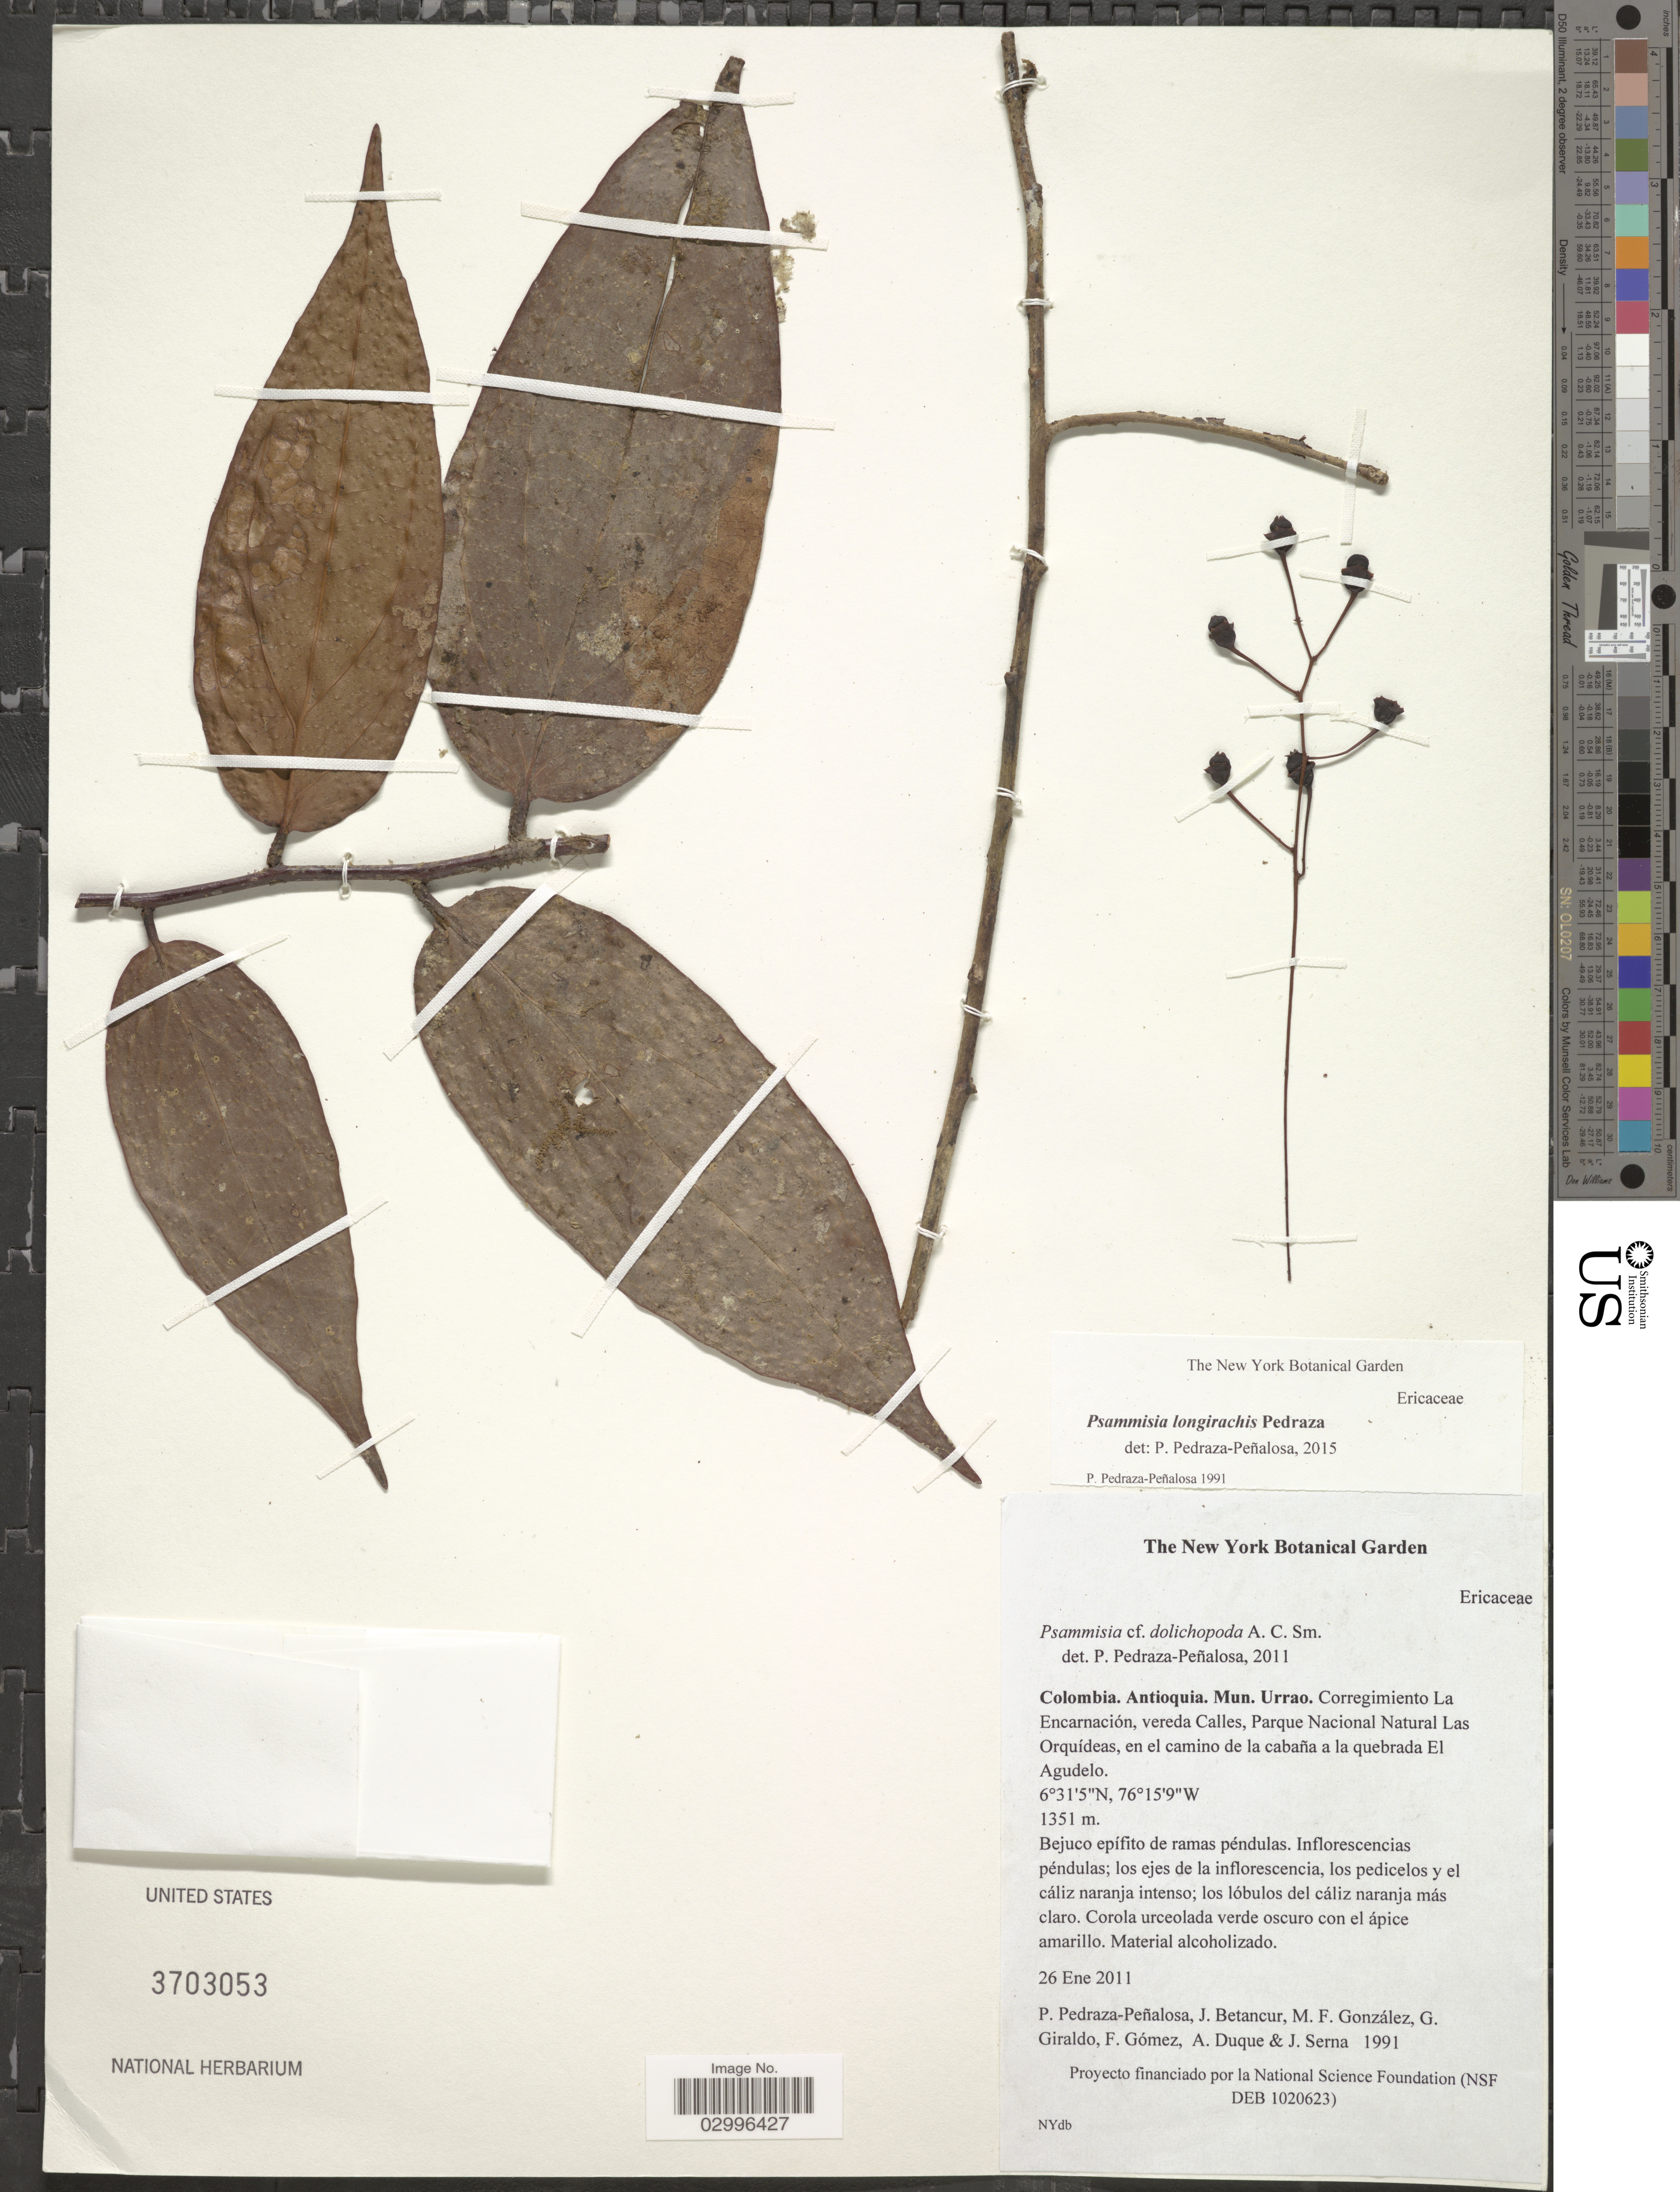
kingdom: Plantae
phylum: Tracheophyta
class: Magnoliopsida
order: Ericales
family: Ericaceae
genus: Psammisia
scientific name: Psammisia longirachis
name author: Pedraza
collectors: P. Pedraza-Peñalosa, J. Betancur, M. Gonzalez, G. Giraldo & et al.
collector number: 1991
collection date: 2011-01-26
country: Colombia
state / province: Antioquia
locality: Mun. Urrao. Corregimiento La Encarnación, vereda Calles, Parque Nacional Natural Las Orquídeas, en el camino de la cabaña a la quebrada El Agudelo.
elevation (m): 1351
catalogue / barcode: US 3703053